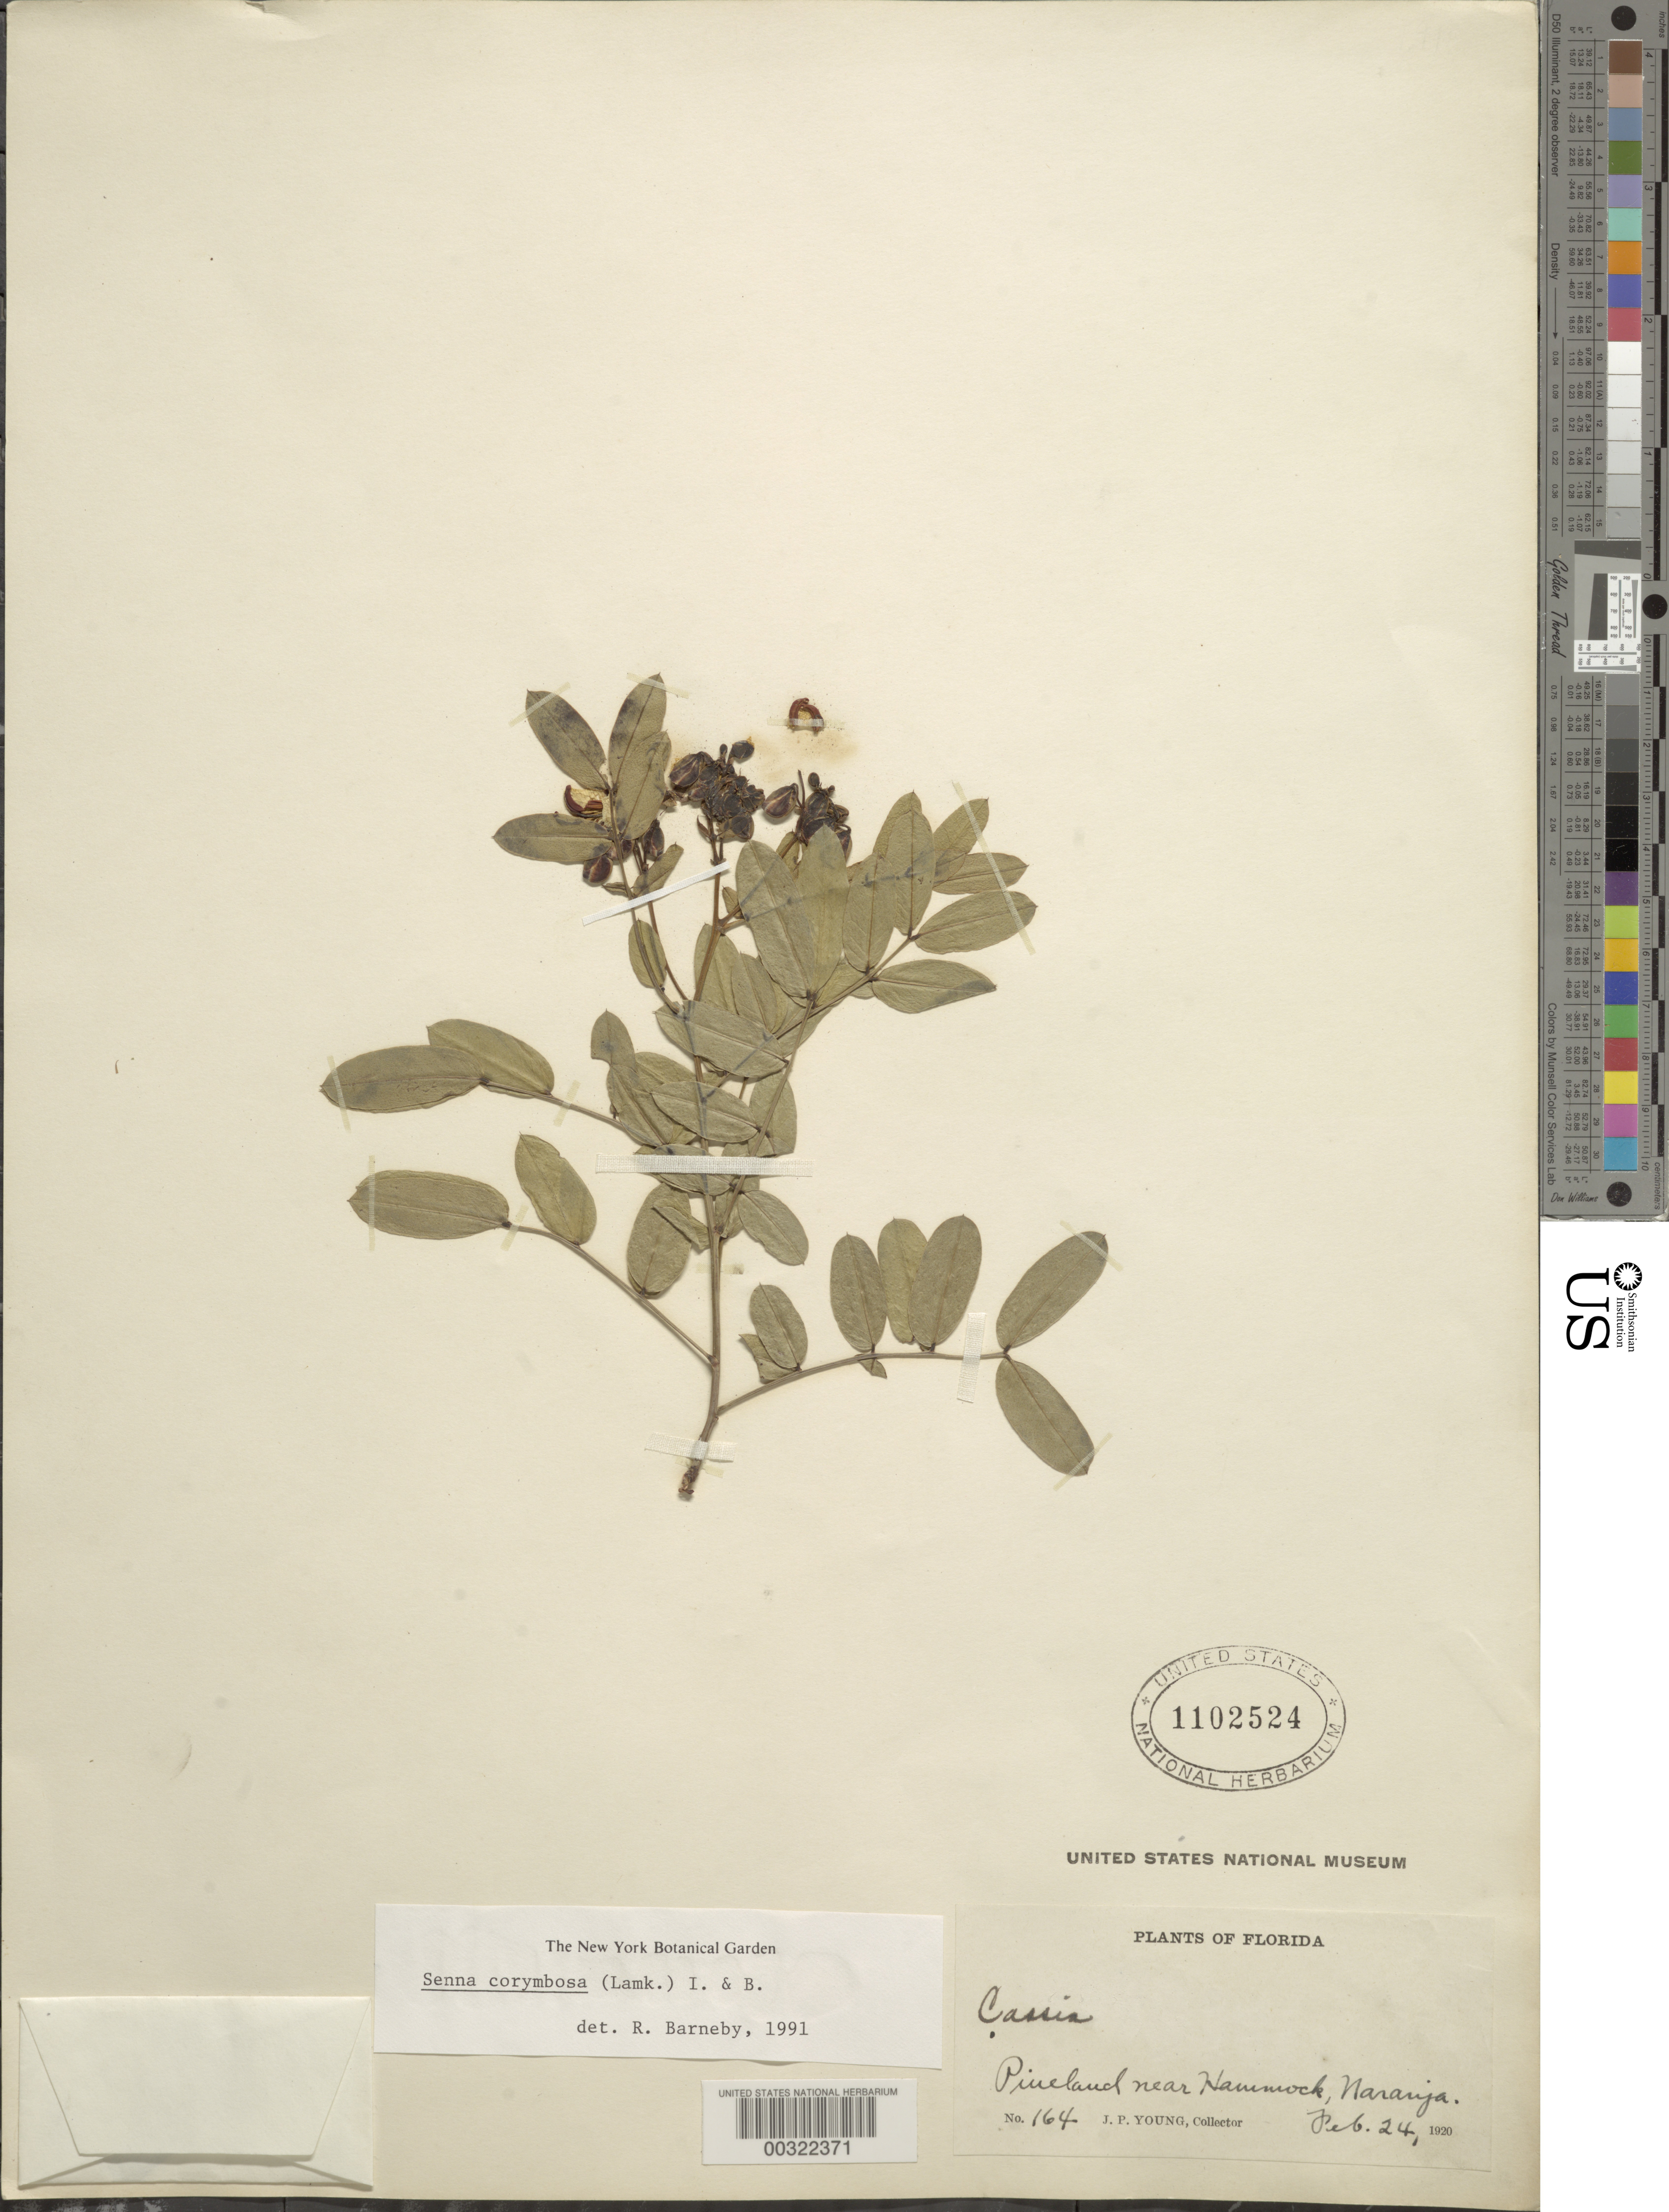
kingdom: Plantae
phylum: Tracheophyta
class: Magnoliopsida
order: Fabales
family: Fabaceae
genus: Senna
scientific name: Senna corymbosa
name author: (Lam.) H.S. Irwin & Barneby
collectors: J. P. Young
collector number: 164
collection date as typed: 24 Feb 1920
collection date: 1920-02-24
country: United States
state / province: Florida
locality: Near hammock, naranja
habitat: Pineland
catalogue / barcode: US 1102524